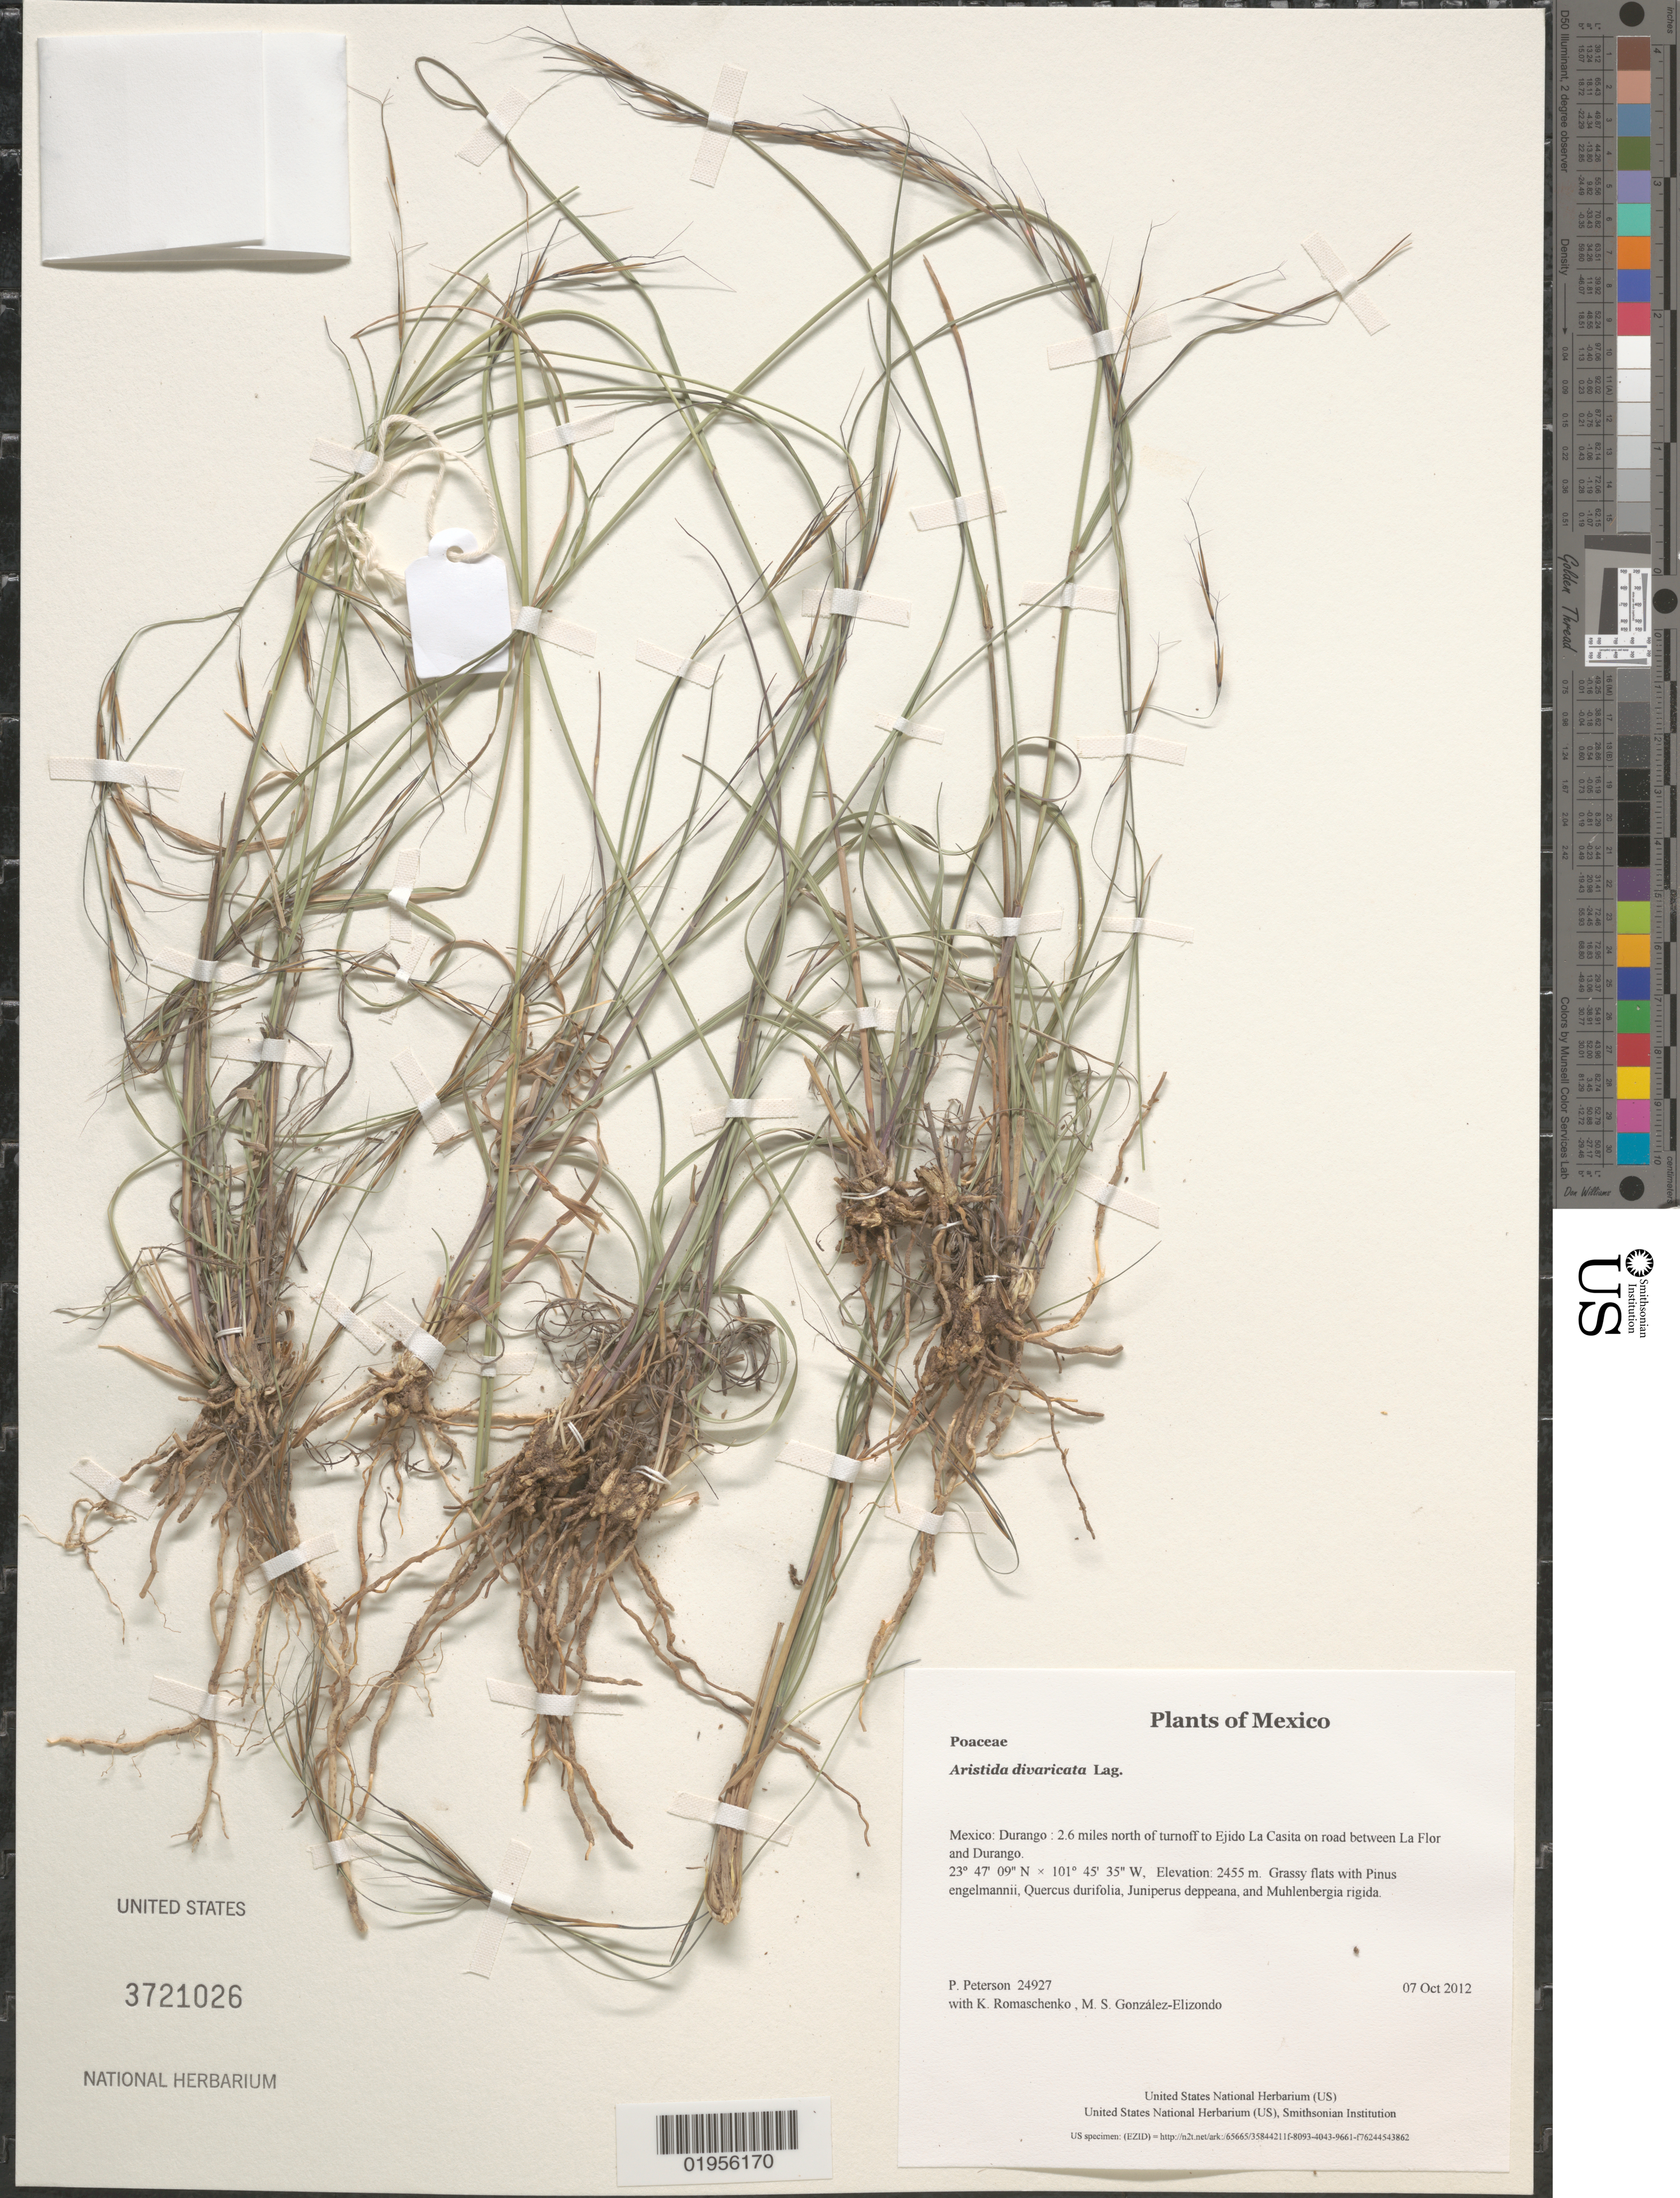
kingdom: Plantae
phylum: Tracheophyta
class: Liliopsida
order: Poales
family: Poaceae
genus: Aristida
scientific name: Aristida divaricata Lag., nom. illeg. hom.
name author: Lag.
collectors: P. M. Peterson, K. Romaschenko & M. S. González-Elizondo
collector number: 24927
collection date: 2012-10-07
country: Mexico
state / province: Durango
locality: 2.6 miles north of turnoff to Ejido La Casita on road between La Flor and Durango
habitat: Grassy flats with Pinus engelmannii, Quercus durifolia, Juniperus deppeana, and Muhlenbergia rigida.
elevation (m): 2455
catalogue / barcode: US 3721026